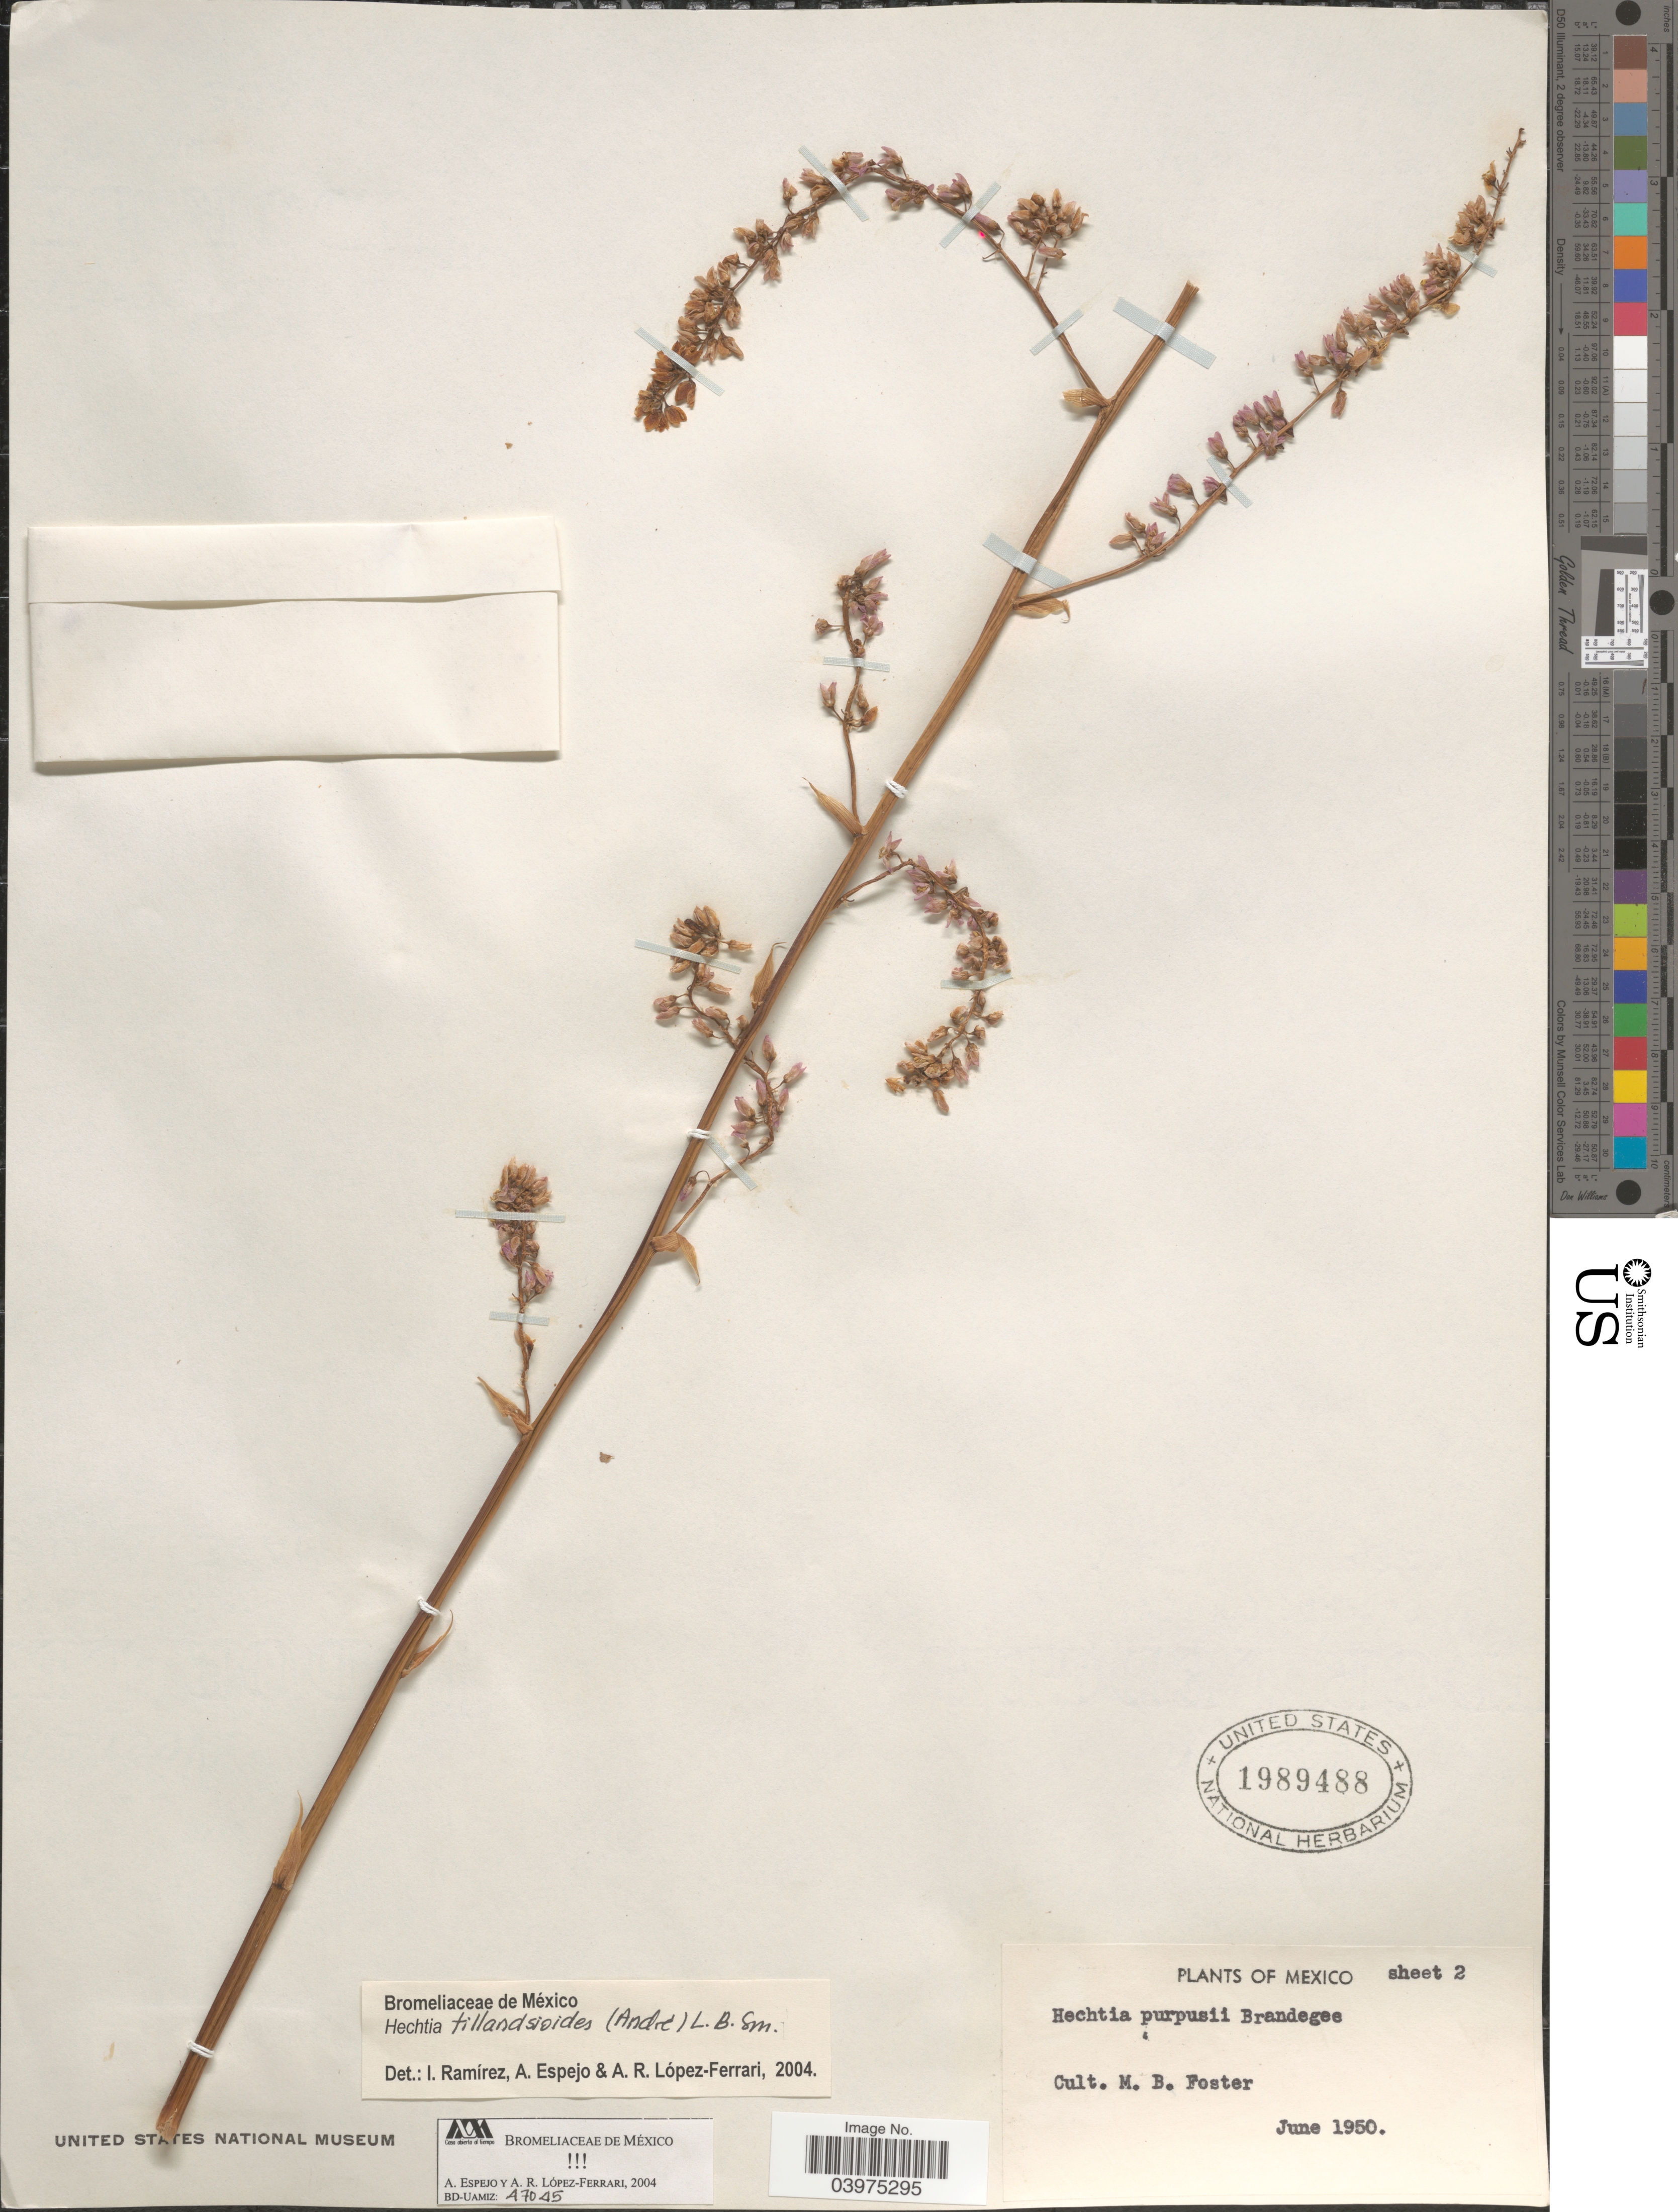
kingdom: Plantae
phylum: Tracheophyta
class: Liliopsida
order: Poales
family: Bromeliaceae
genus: Hechtia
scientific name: Hechtia tillandsioides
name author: (André) L.B. Sm.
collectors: M. B. Foster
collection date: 1950-06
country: Mexico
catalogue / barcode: US 1989488